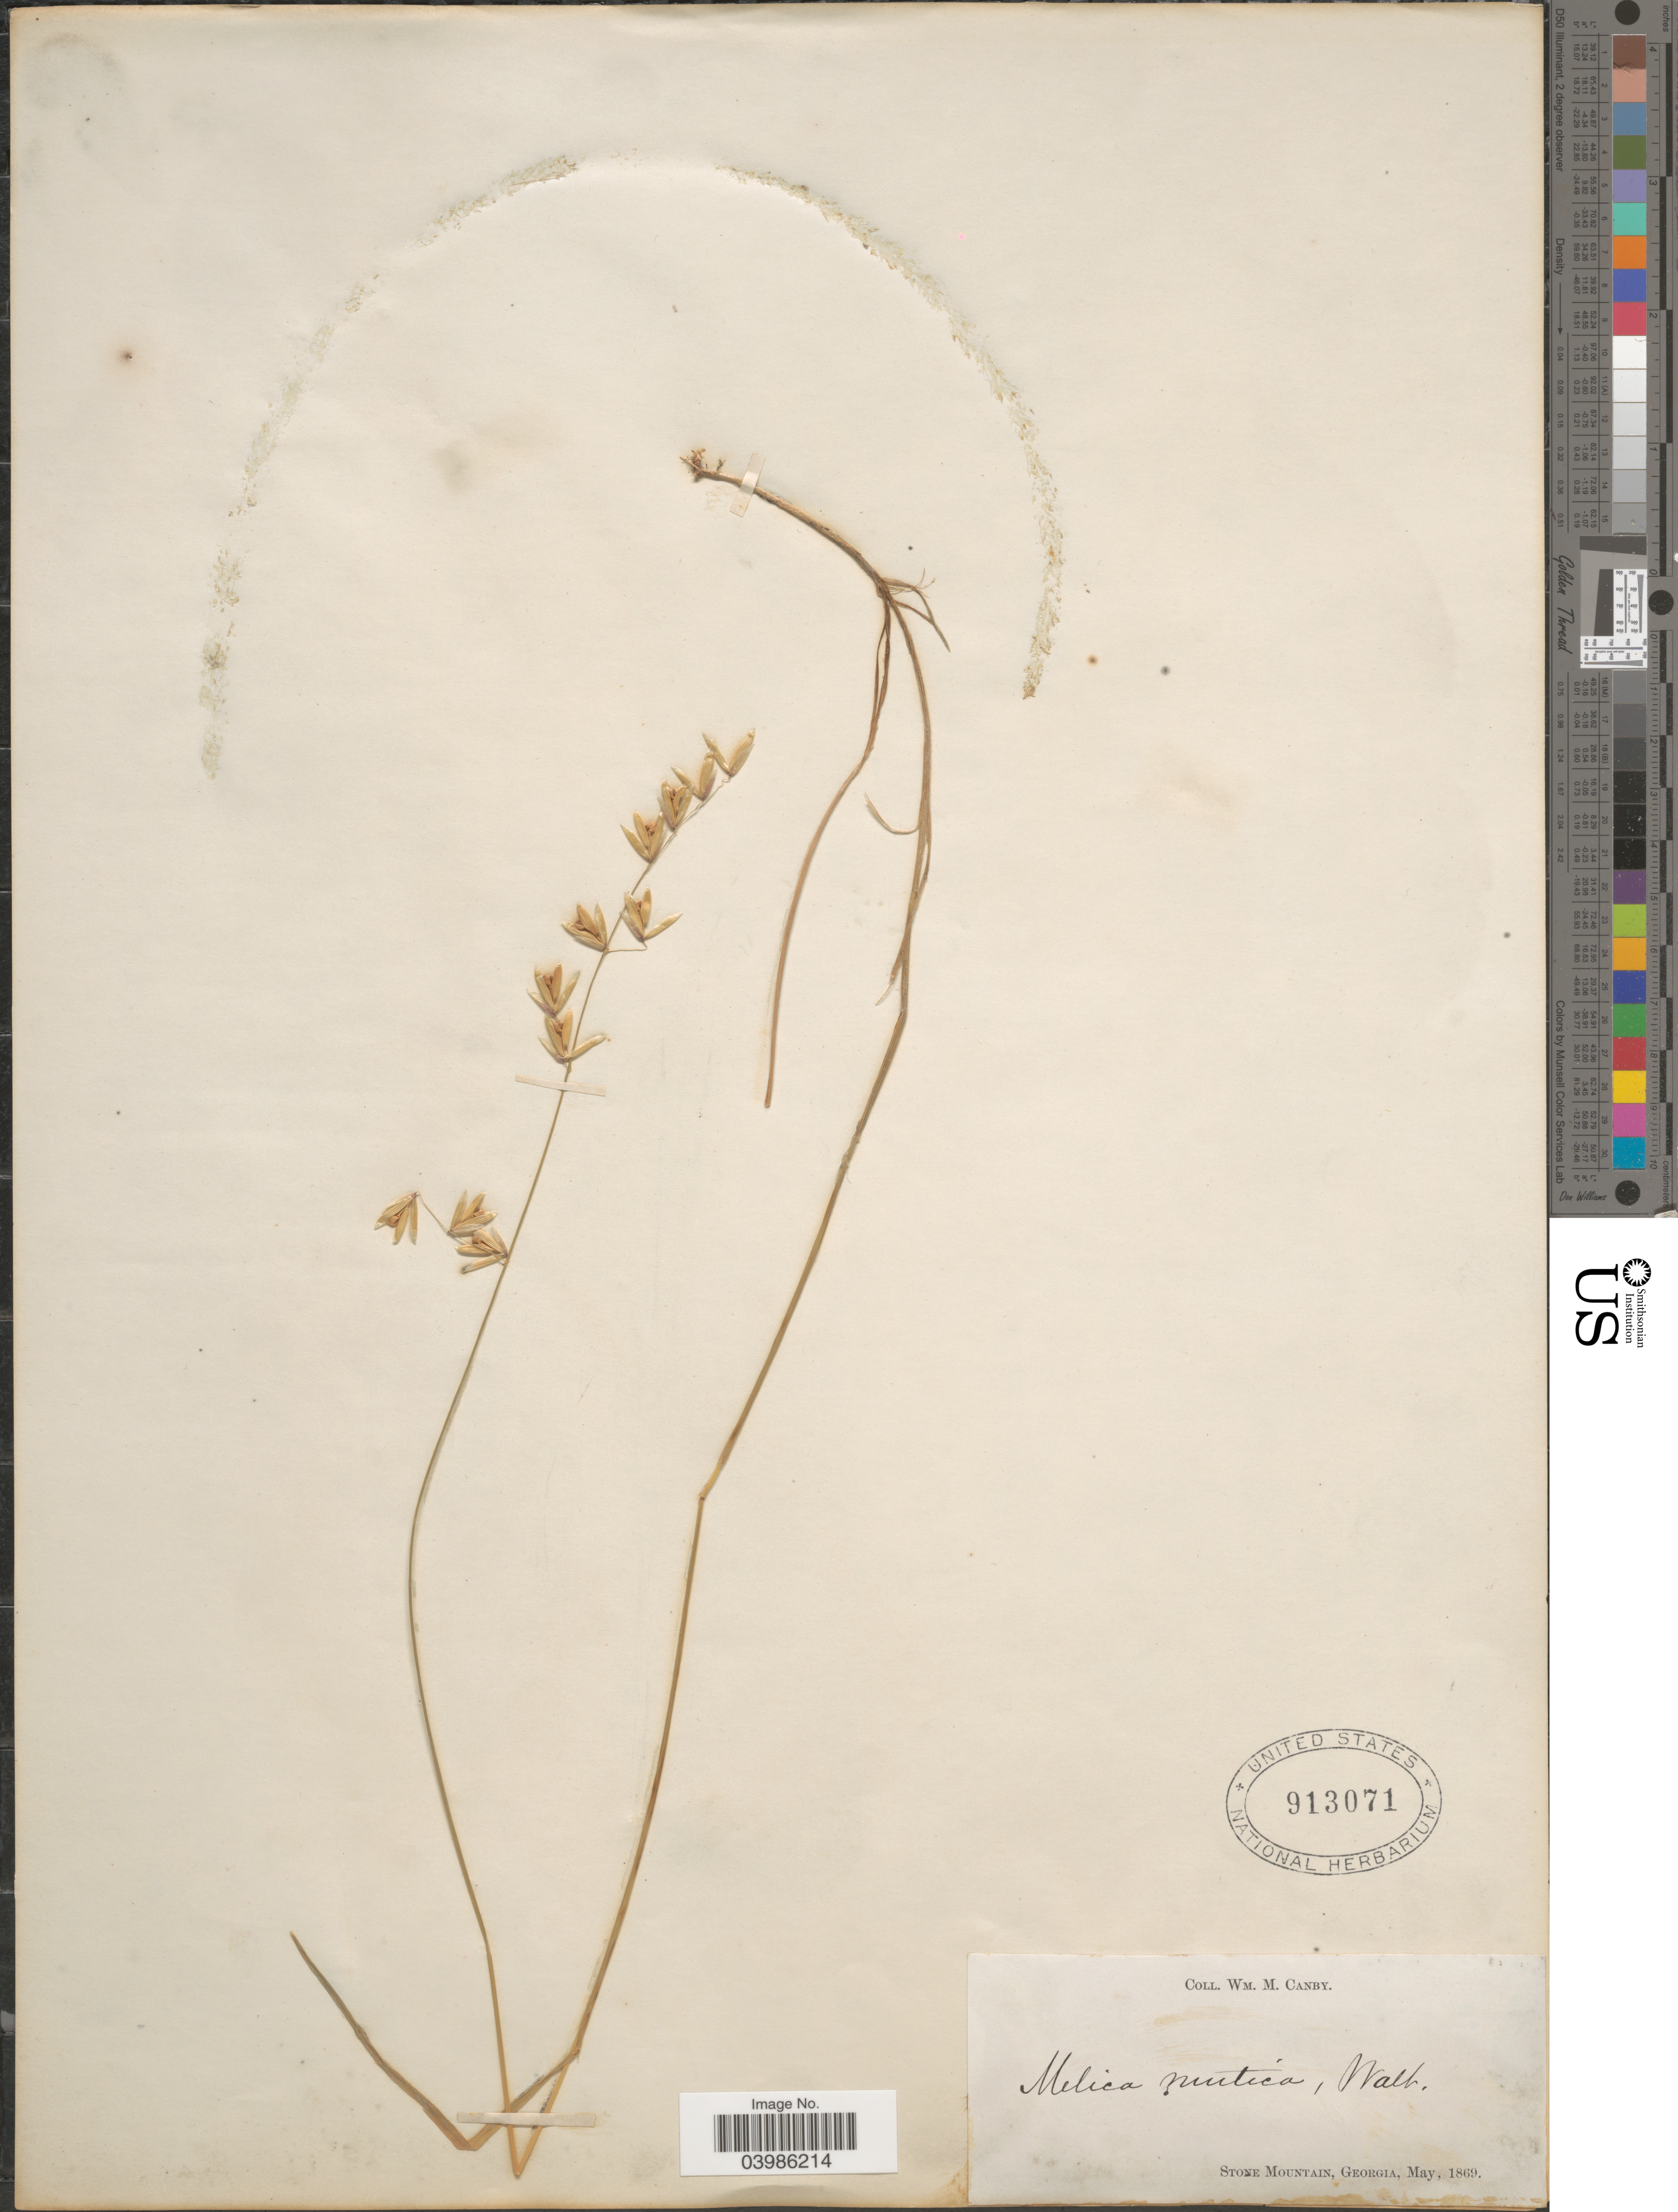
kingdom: Plantae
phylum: Tracheophyta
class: Liliopsida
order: Poales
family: Poaceae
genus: Melica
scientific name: Melica mutica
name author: Walter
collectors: W. M. Canby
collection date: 1869-05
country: United States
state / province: Georgia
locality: Stone Mountain.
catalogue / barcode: US 913071